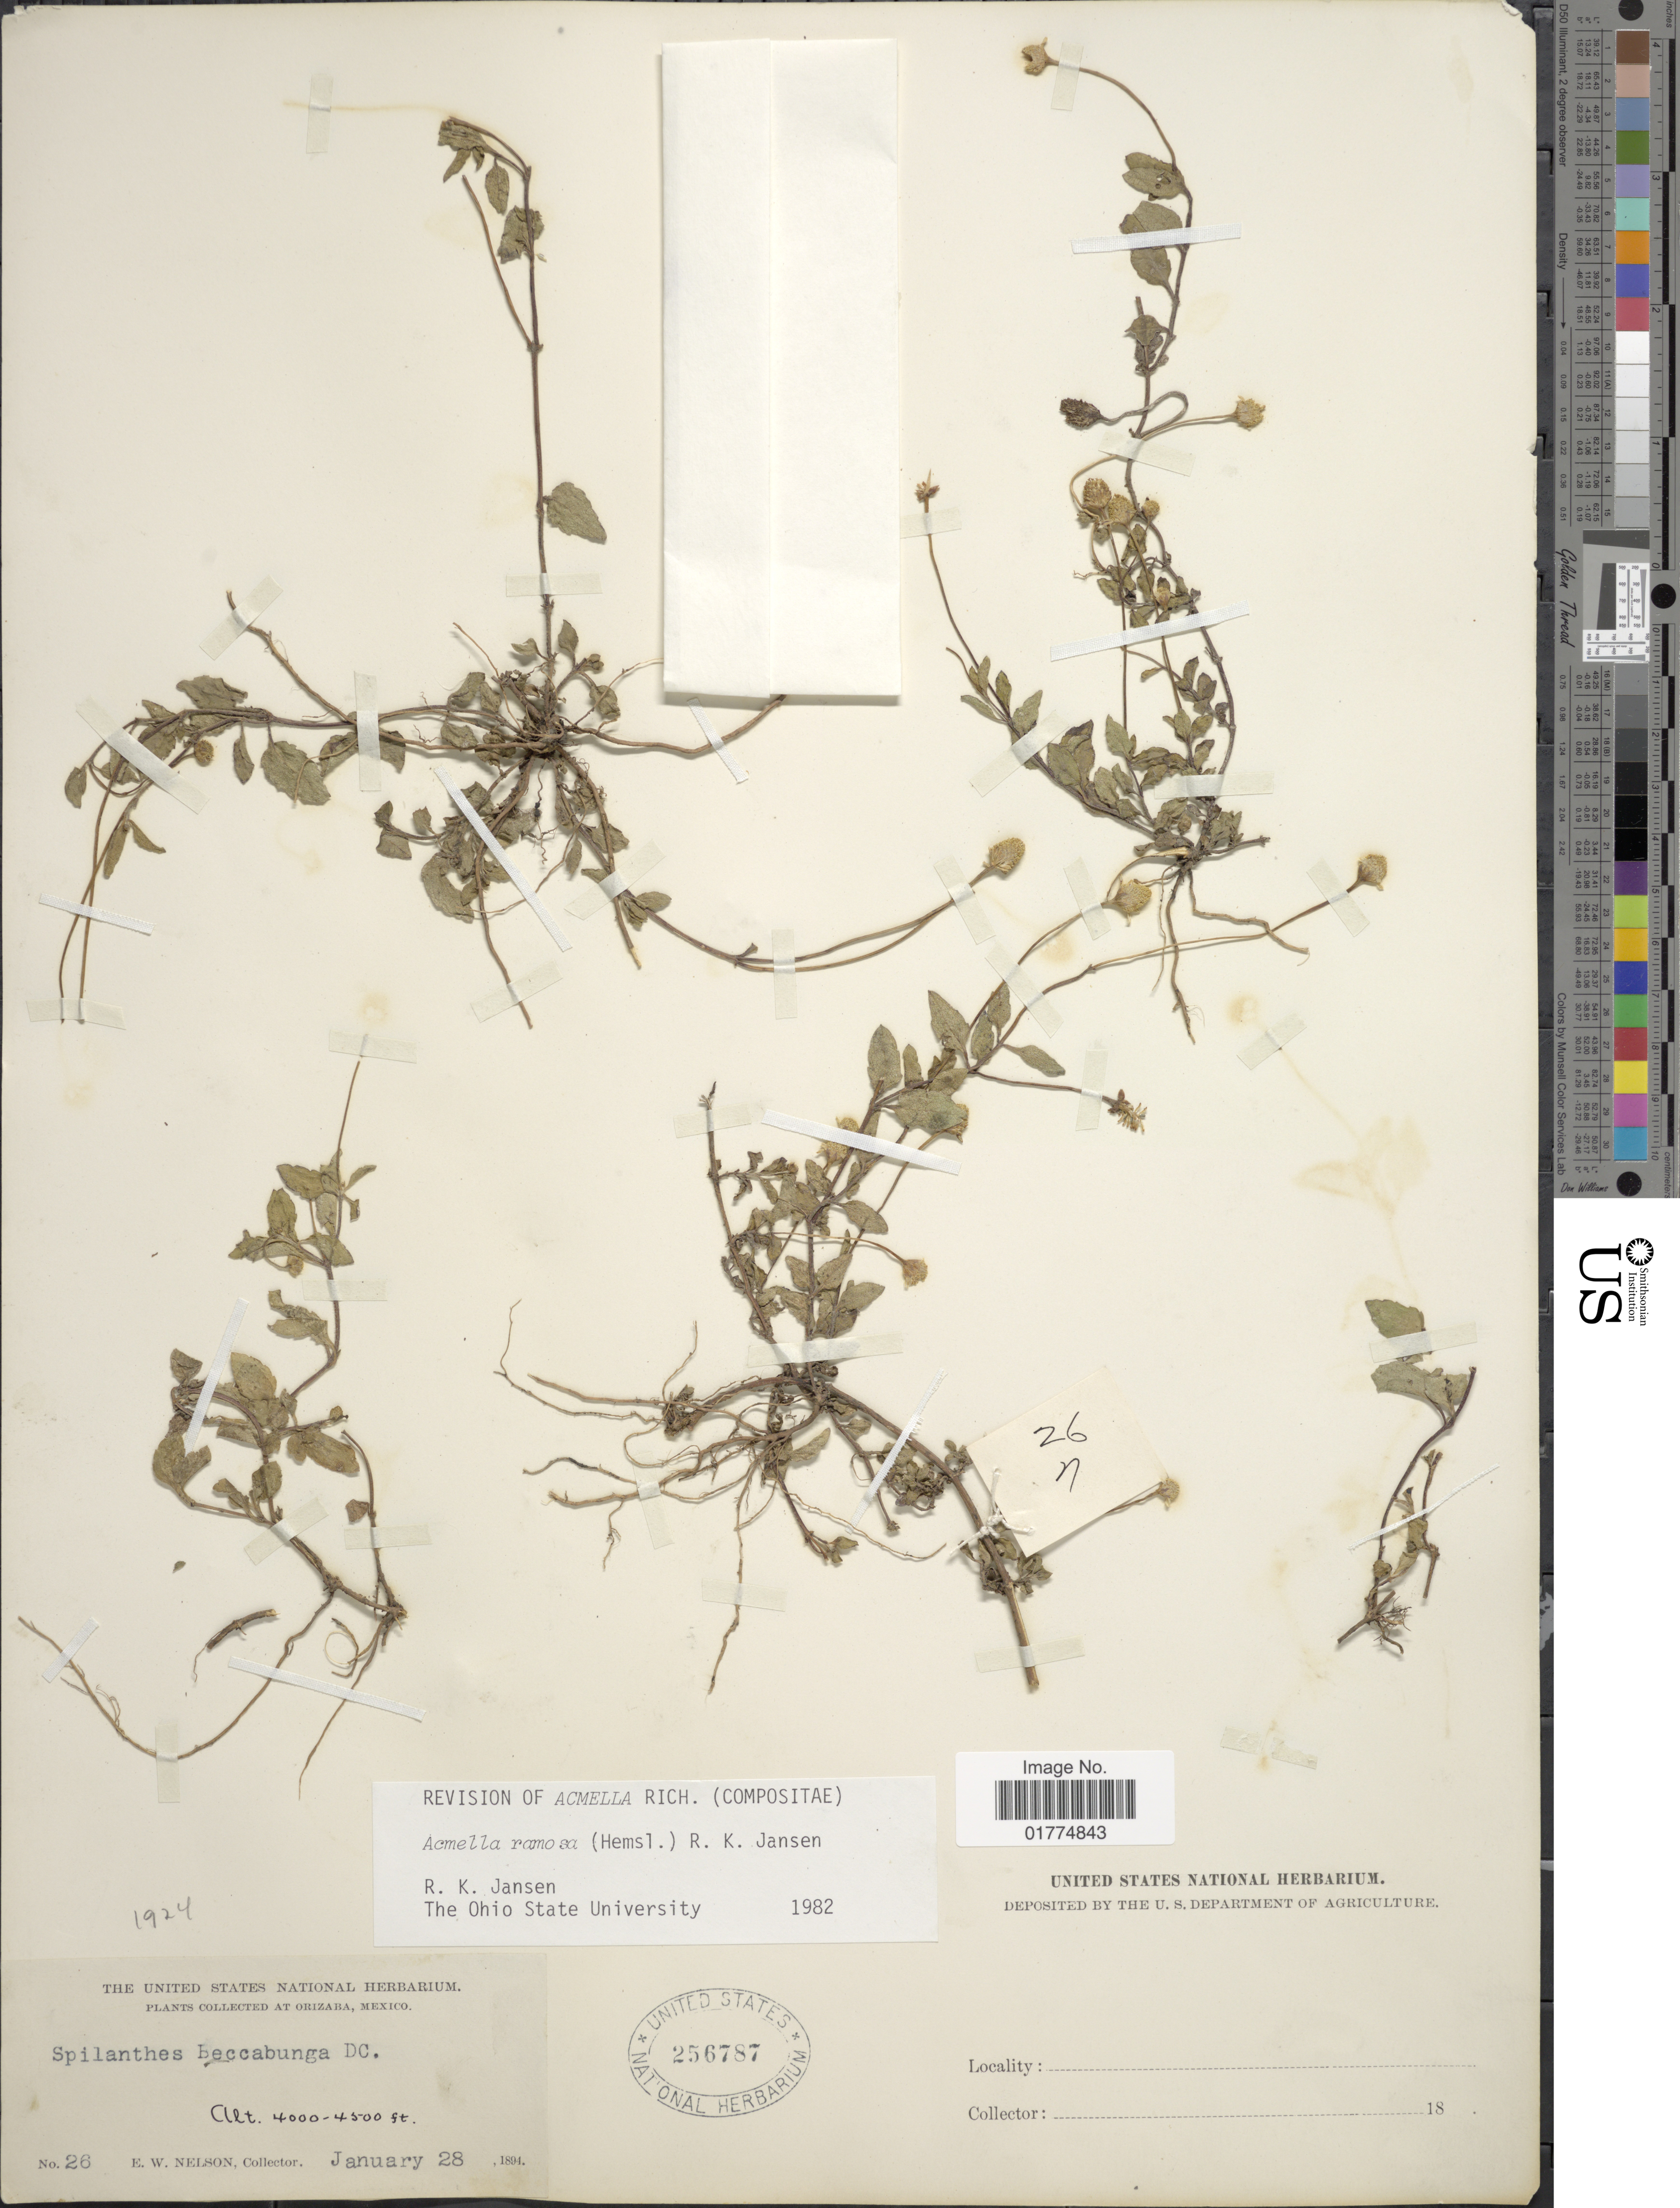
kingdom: Plantae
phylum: Tracheophyta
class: Magnoliopsida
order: Asterales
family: Asteraceae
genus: Acmella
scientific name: Acmella ramosa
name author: (Hemsl.) R.K. Jansen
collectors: E. W. Nelson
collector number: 26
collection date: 1891-01-28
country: Mexico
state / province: México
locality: Orizaba, Mexico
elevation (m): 1219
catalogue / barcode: US 256787